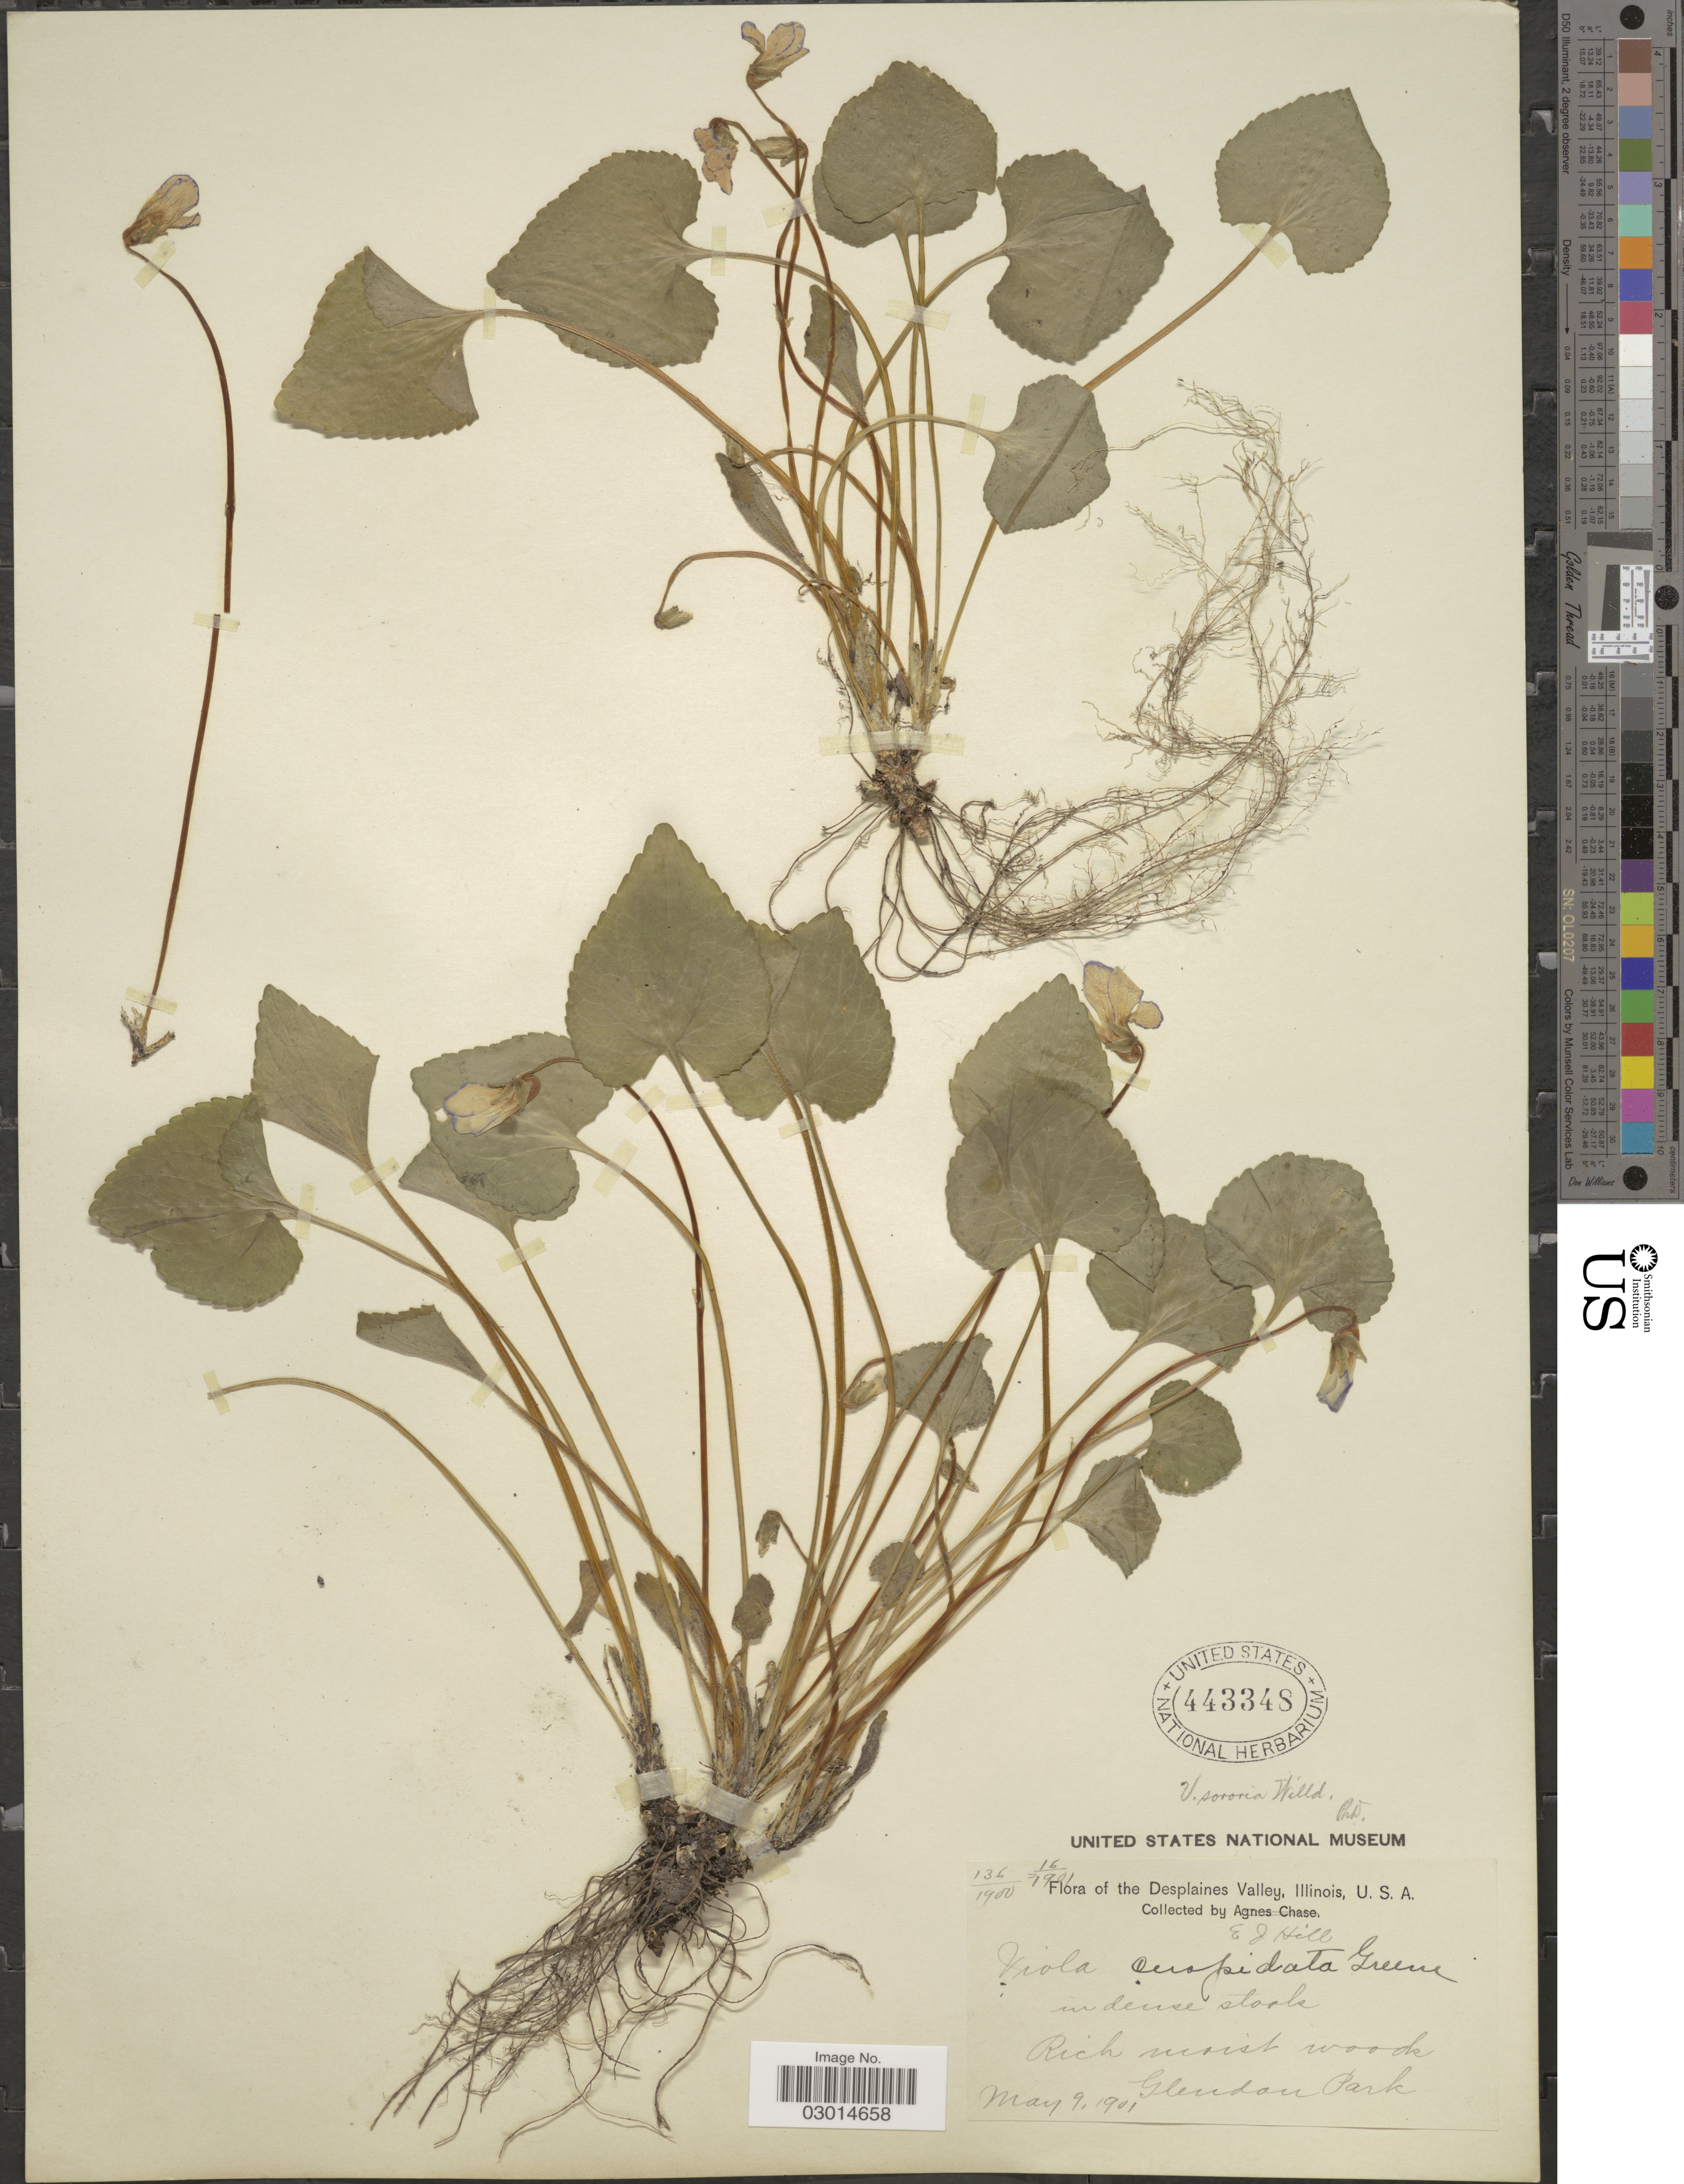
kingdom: Plantae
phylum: Tracheophyta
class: Magnoliopsida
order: Malpighiales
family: Violaceae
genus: Viola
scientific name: Viola cuspidata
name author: Greene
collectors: E. J. Hill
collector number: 136/16?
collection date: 1901-05-09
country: United States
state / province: Illinois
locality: Desplaines Valley, U.S.A. Glendon Park.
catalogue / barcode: US 443348